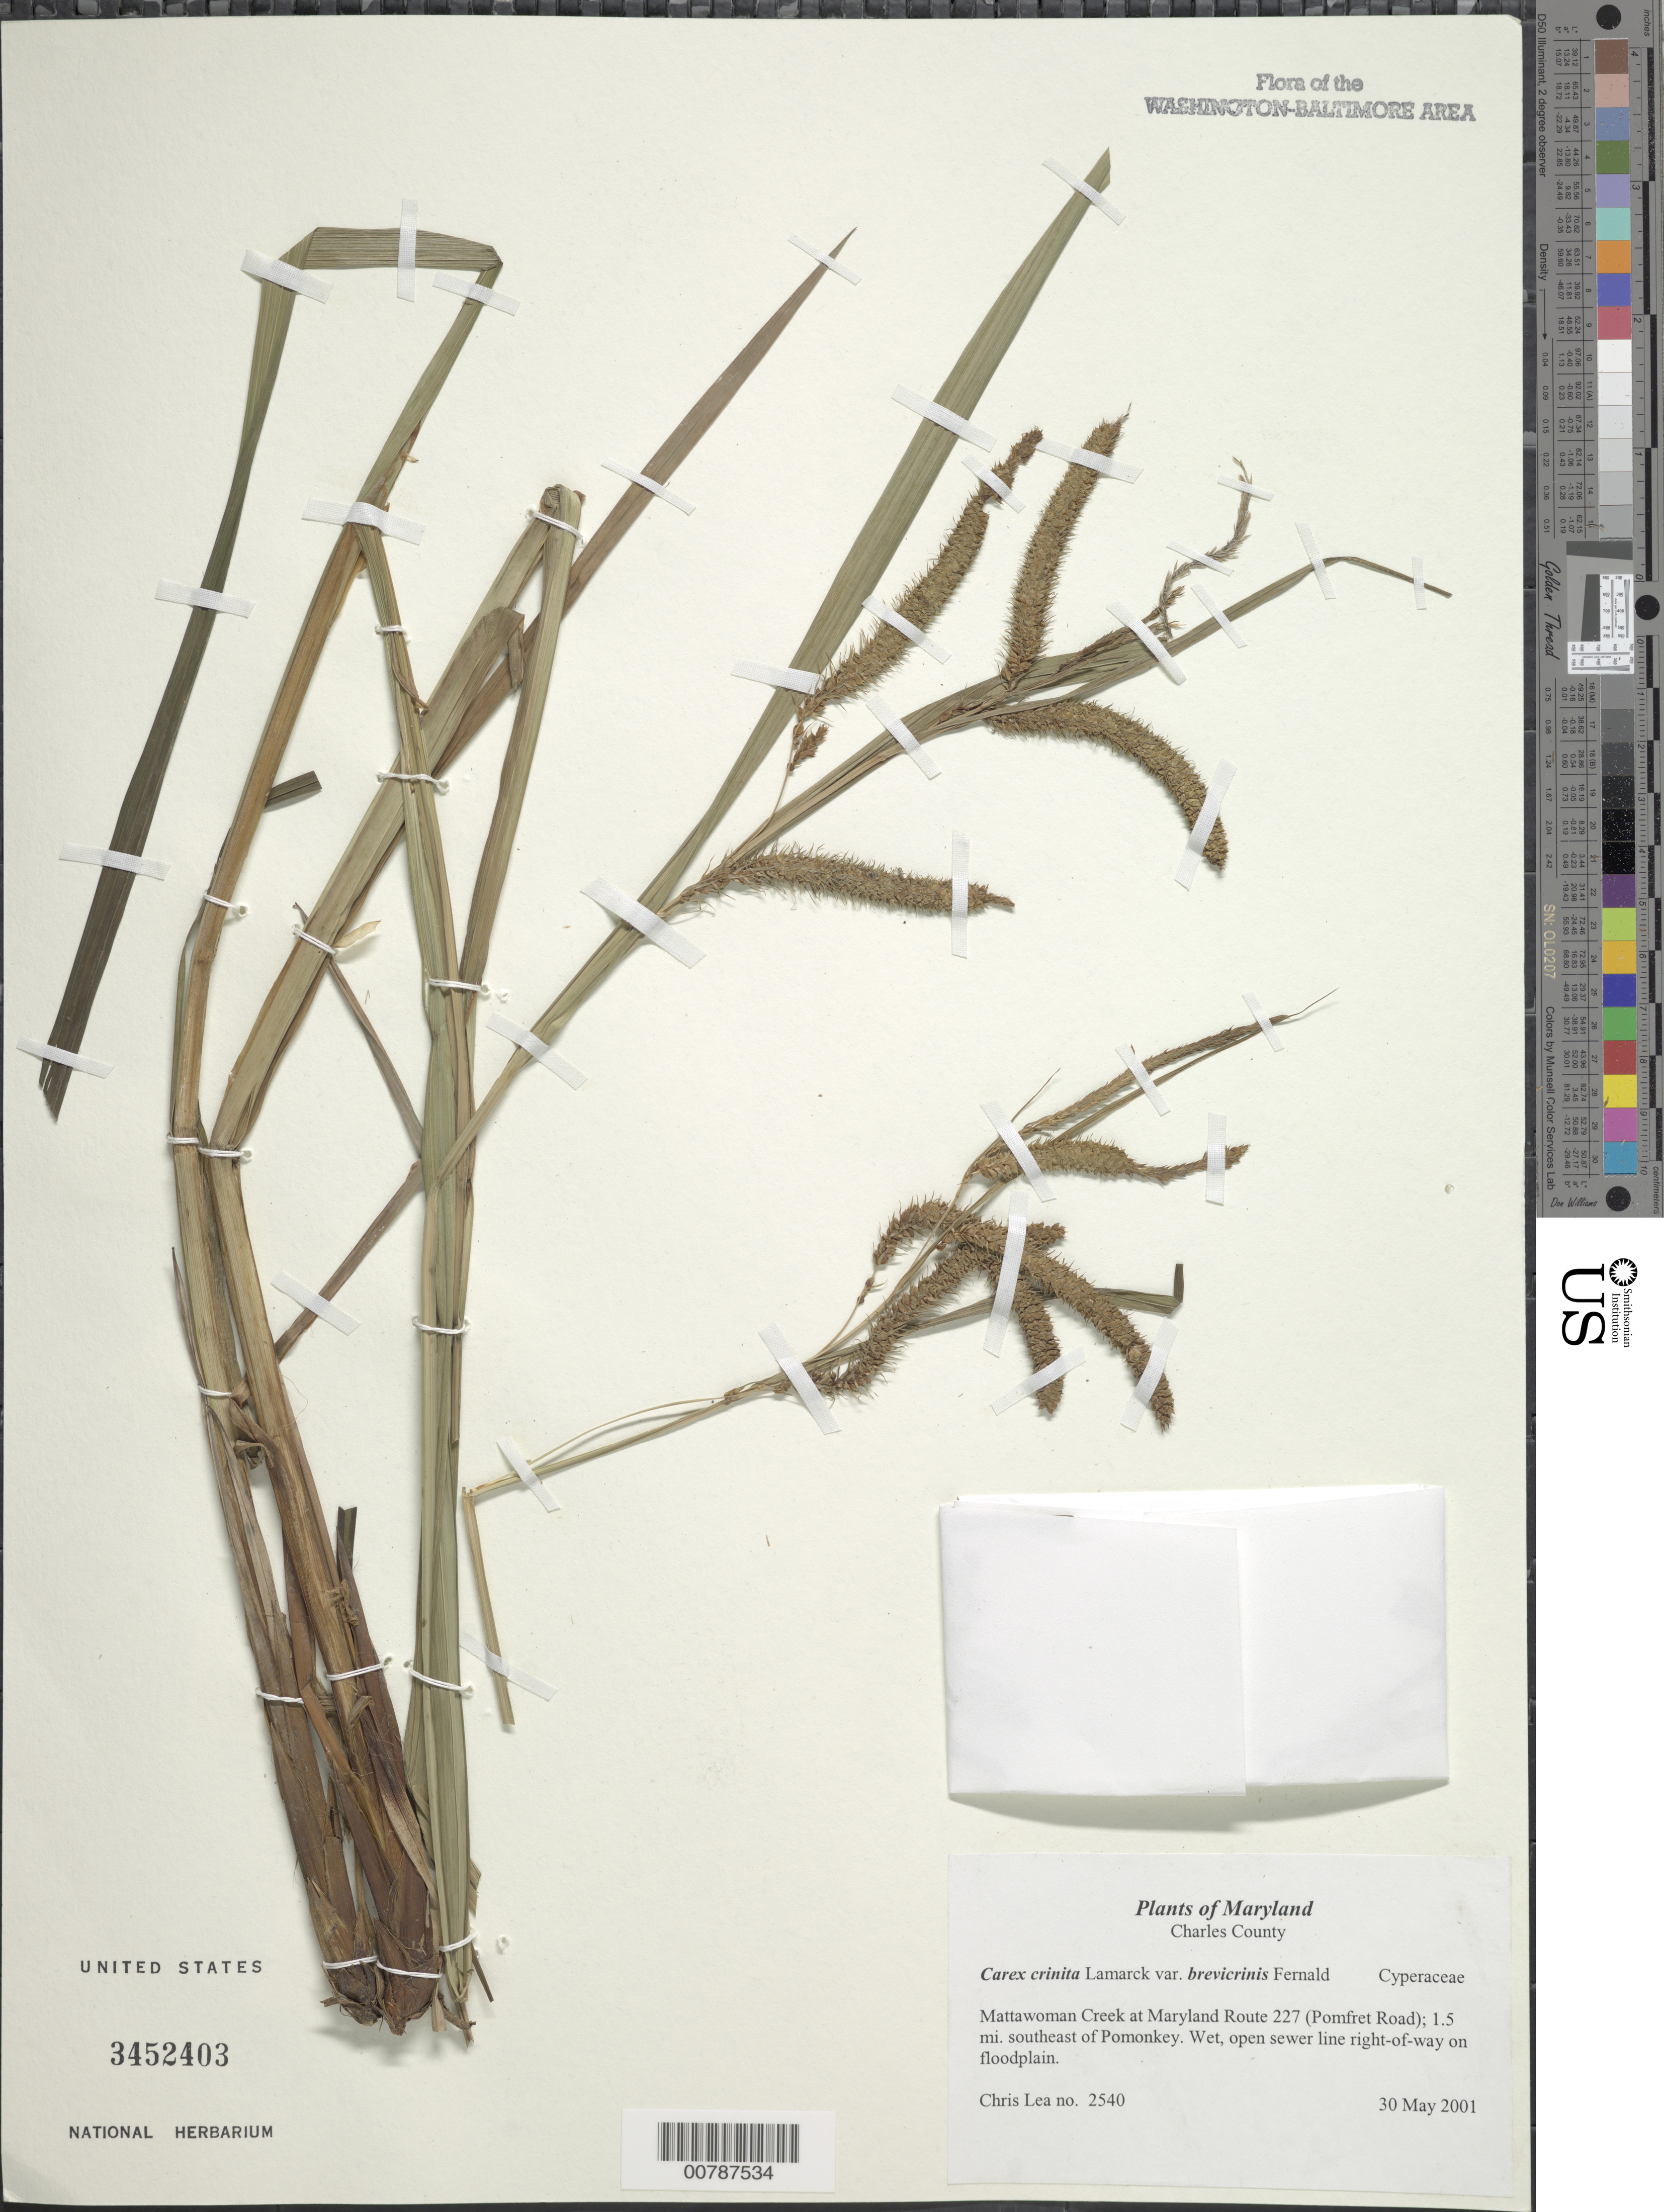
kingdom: Plantae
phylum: Tracheophyta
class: Liliopsida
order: Poales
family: Cyperaceae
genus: Carex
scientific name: Carex crinita var. brevicrinis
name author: Fernald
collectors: C. Lea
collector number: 2540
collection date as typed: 30 May 2001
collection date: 2001-05-30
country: United States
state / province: Maryland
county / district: Charles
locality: Mattawoman Creek at Maryland Route 227 (Pomfret Road); 1.5 mi. southeast of Pomonkey.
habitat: Wet, open sewer line right-of-way on floodplain.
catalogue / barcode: US 3452403